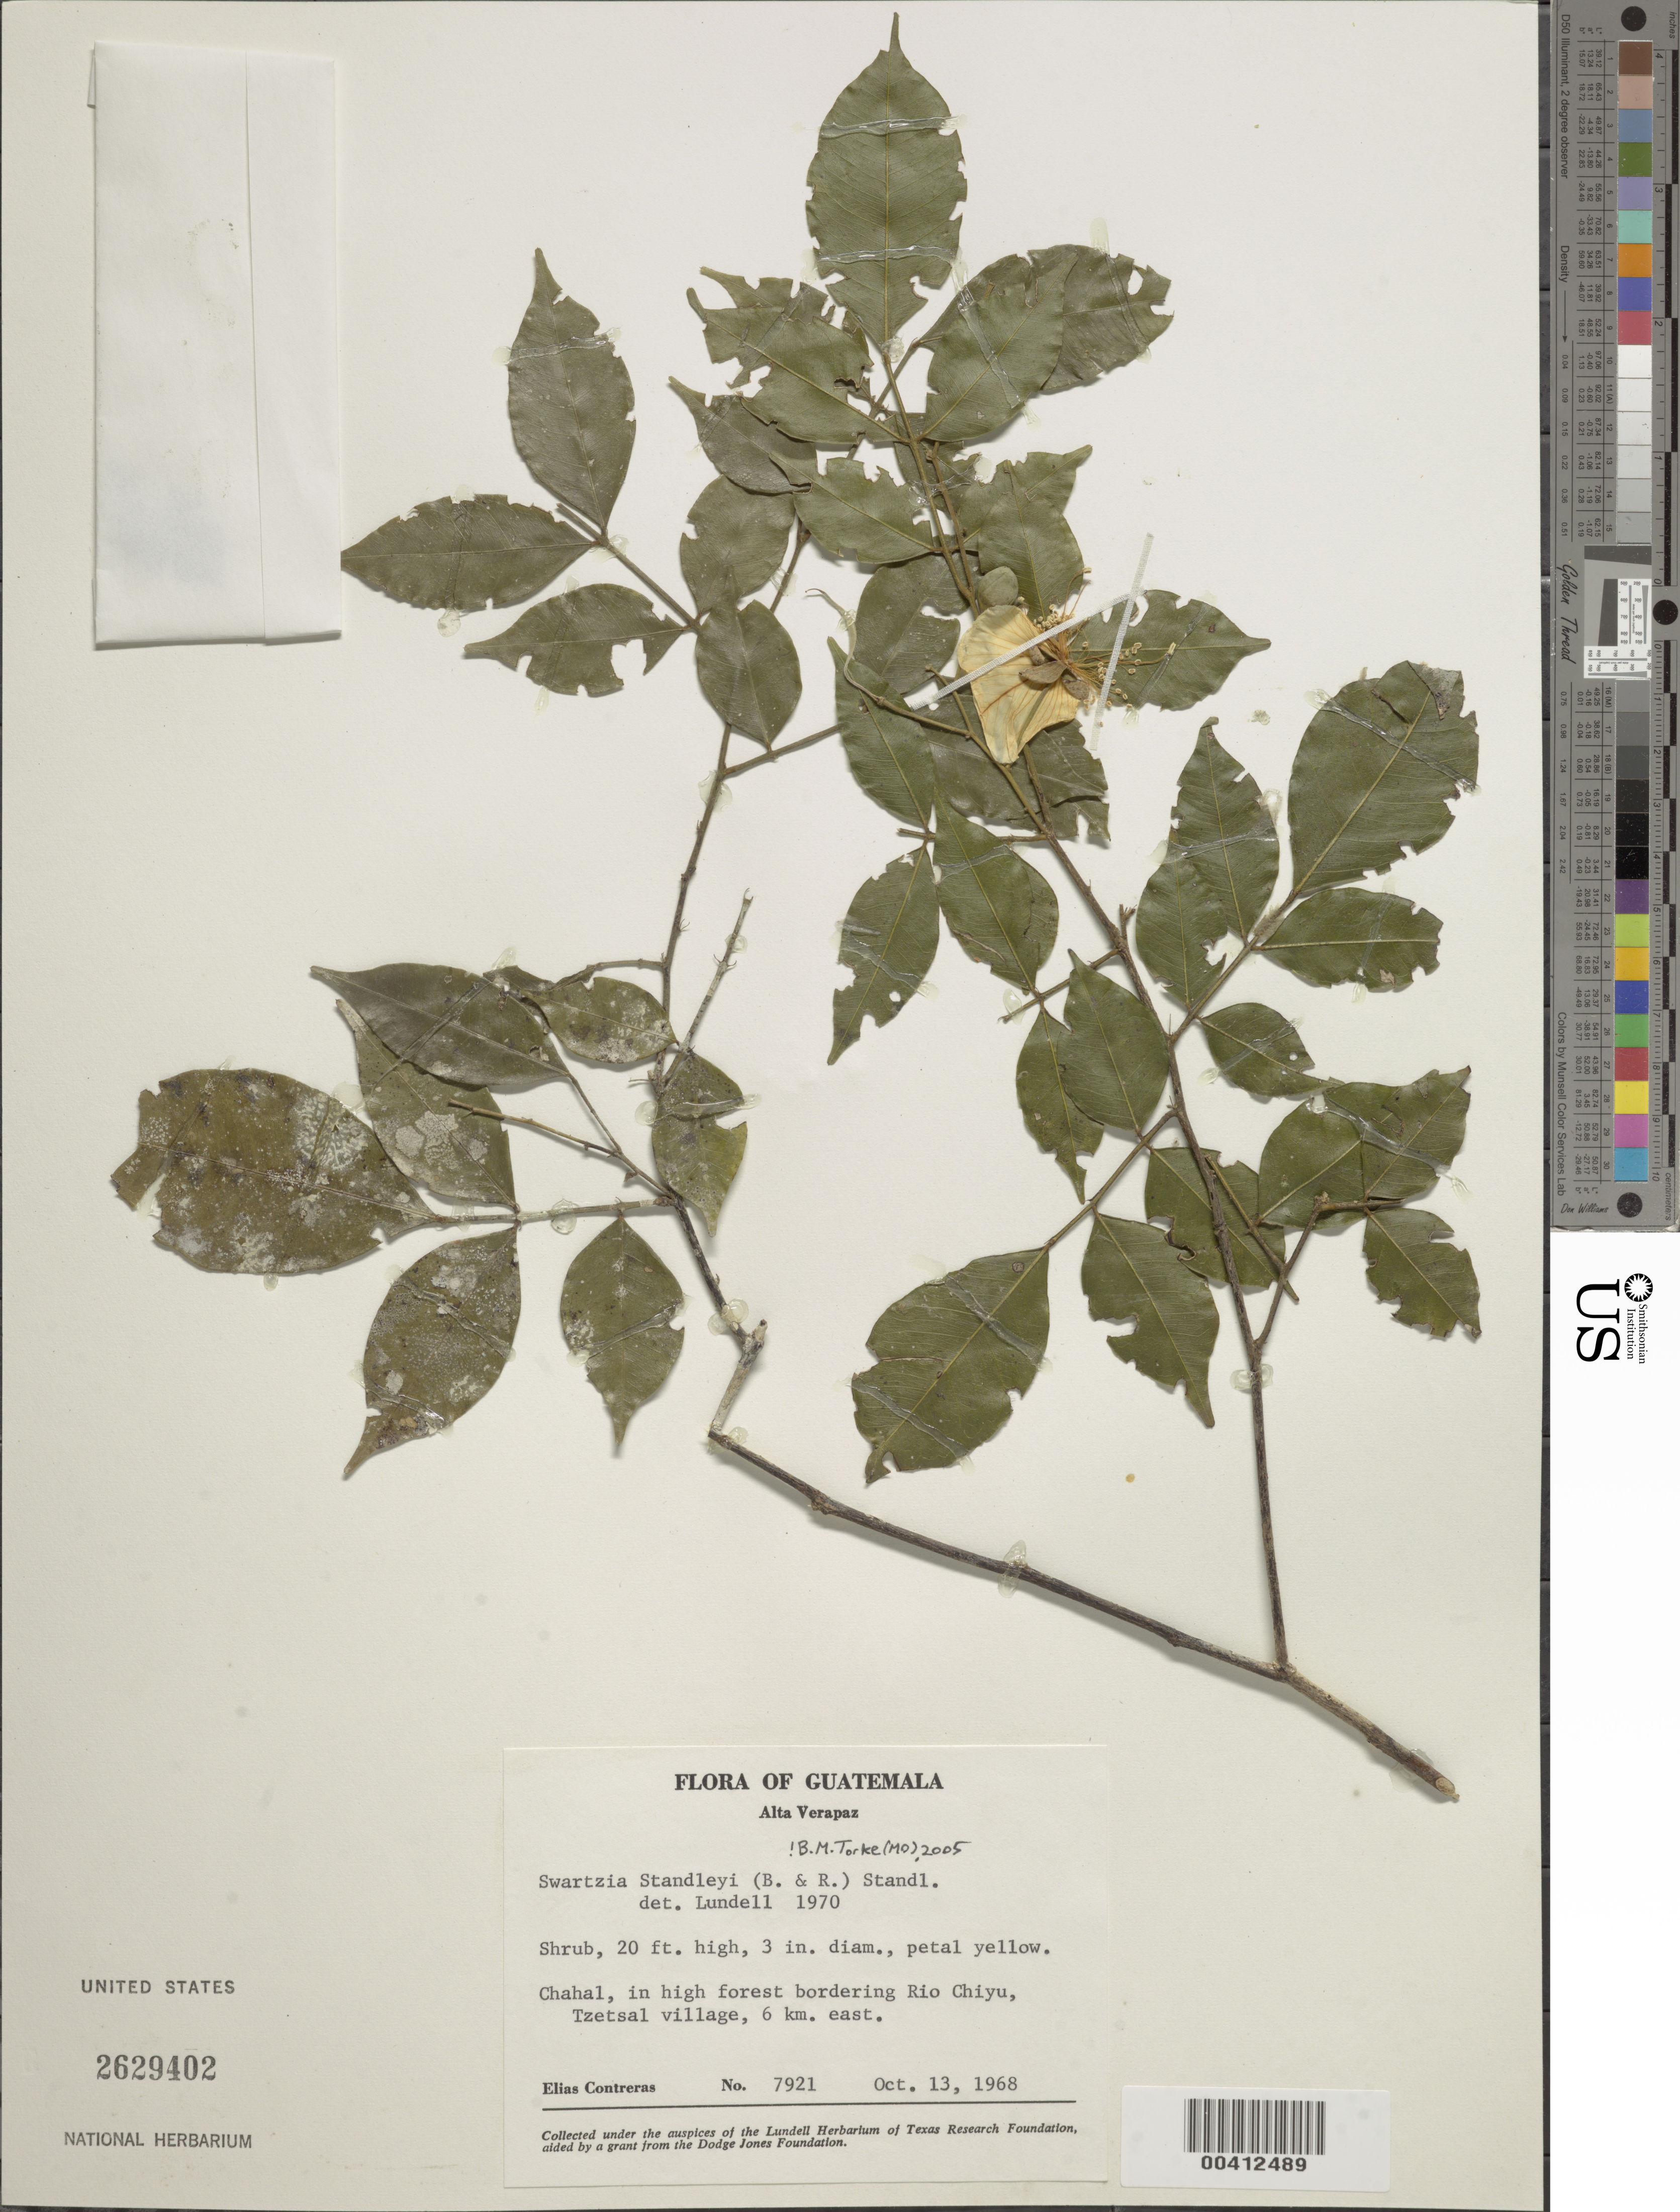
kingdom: Plantae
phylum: Tracheophyta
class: Magnoliopsida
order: Fabales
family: Fabaceae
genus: Swartzia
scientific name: Swartzia standleyi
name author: (Britton & Rose) Standl.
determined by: Lundell, C. L.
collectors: E. Contreras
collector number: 7921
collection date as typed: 13 Oct 1968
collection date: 1968-10-13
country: Guatemala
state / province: Alta Verapaz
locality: Tzetsal village, 6 km E of, chahal, bordering rio chiyu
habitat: High forest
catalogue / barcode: US 2629402